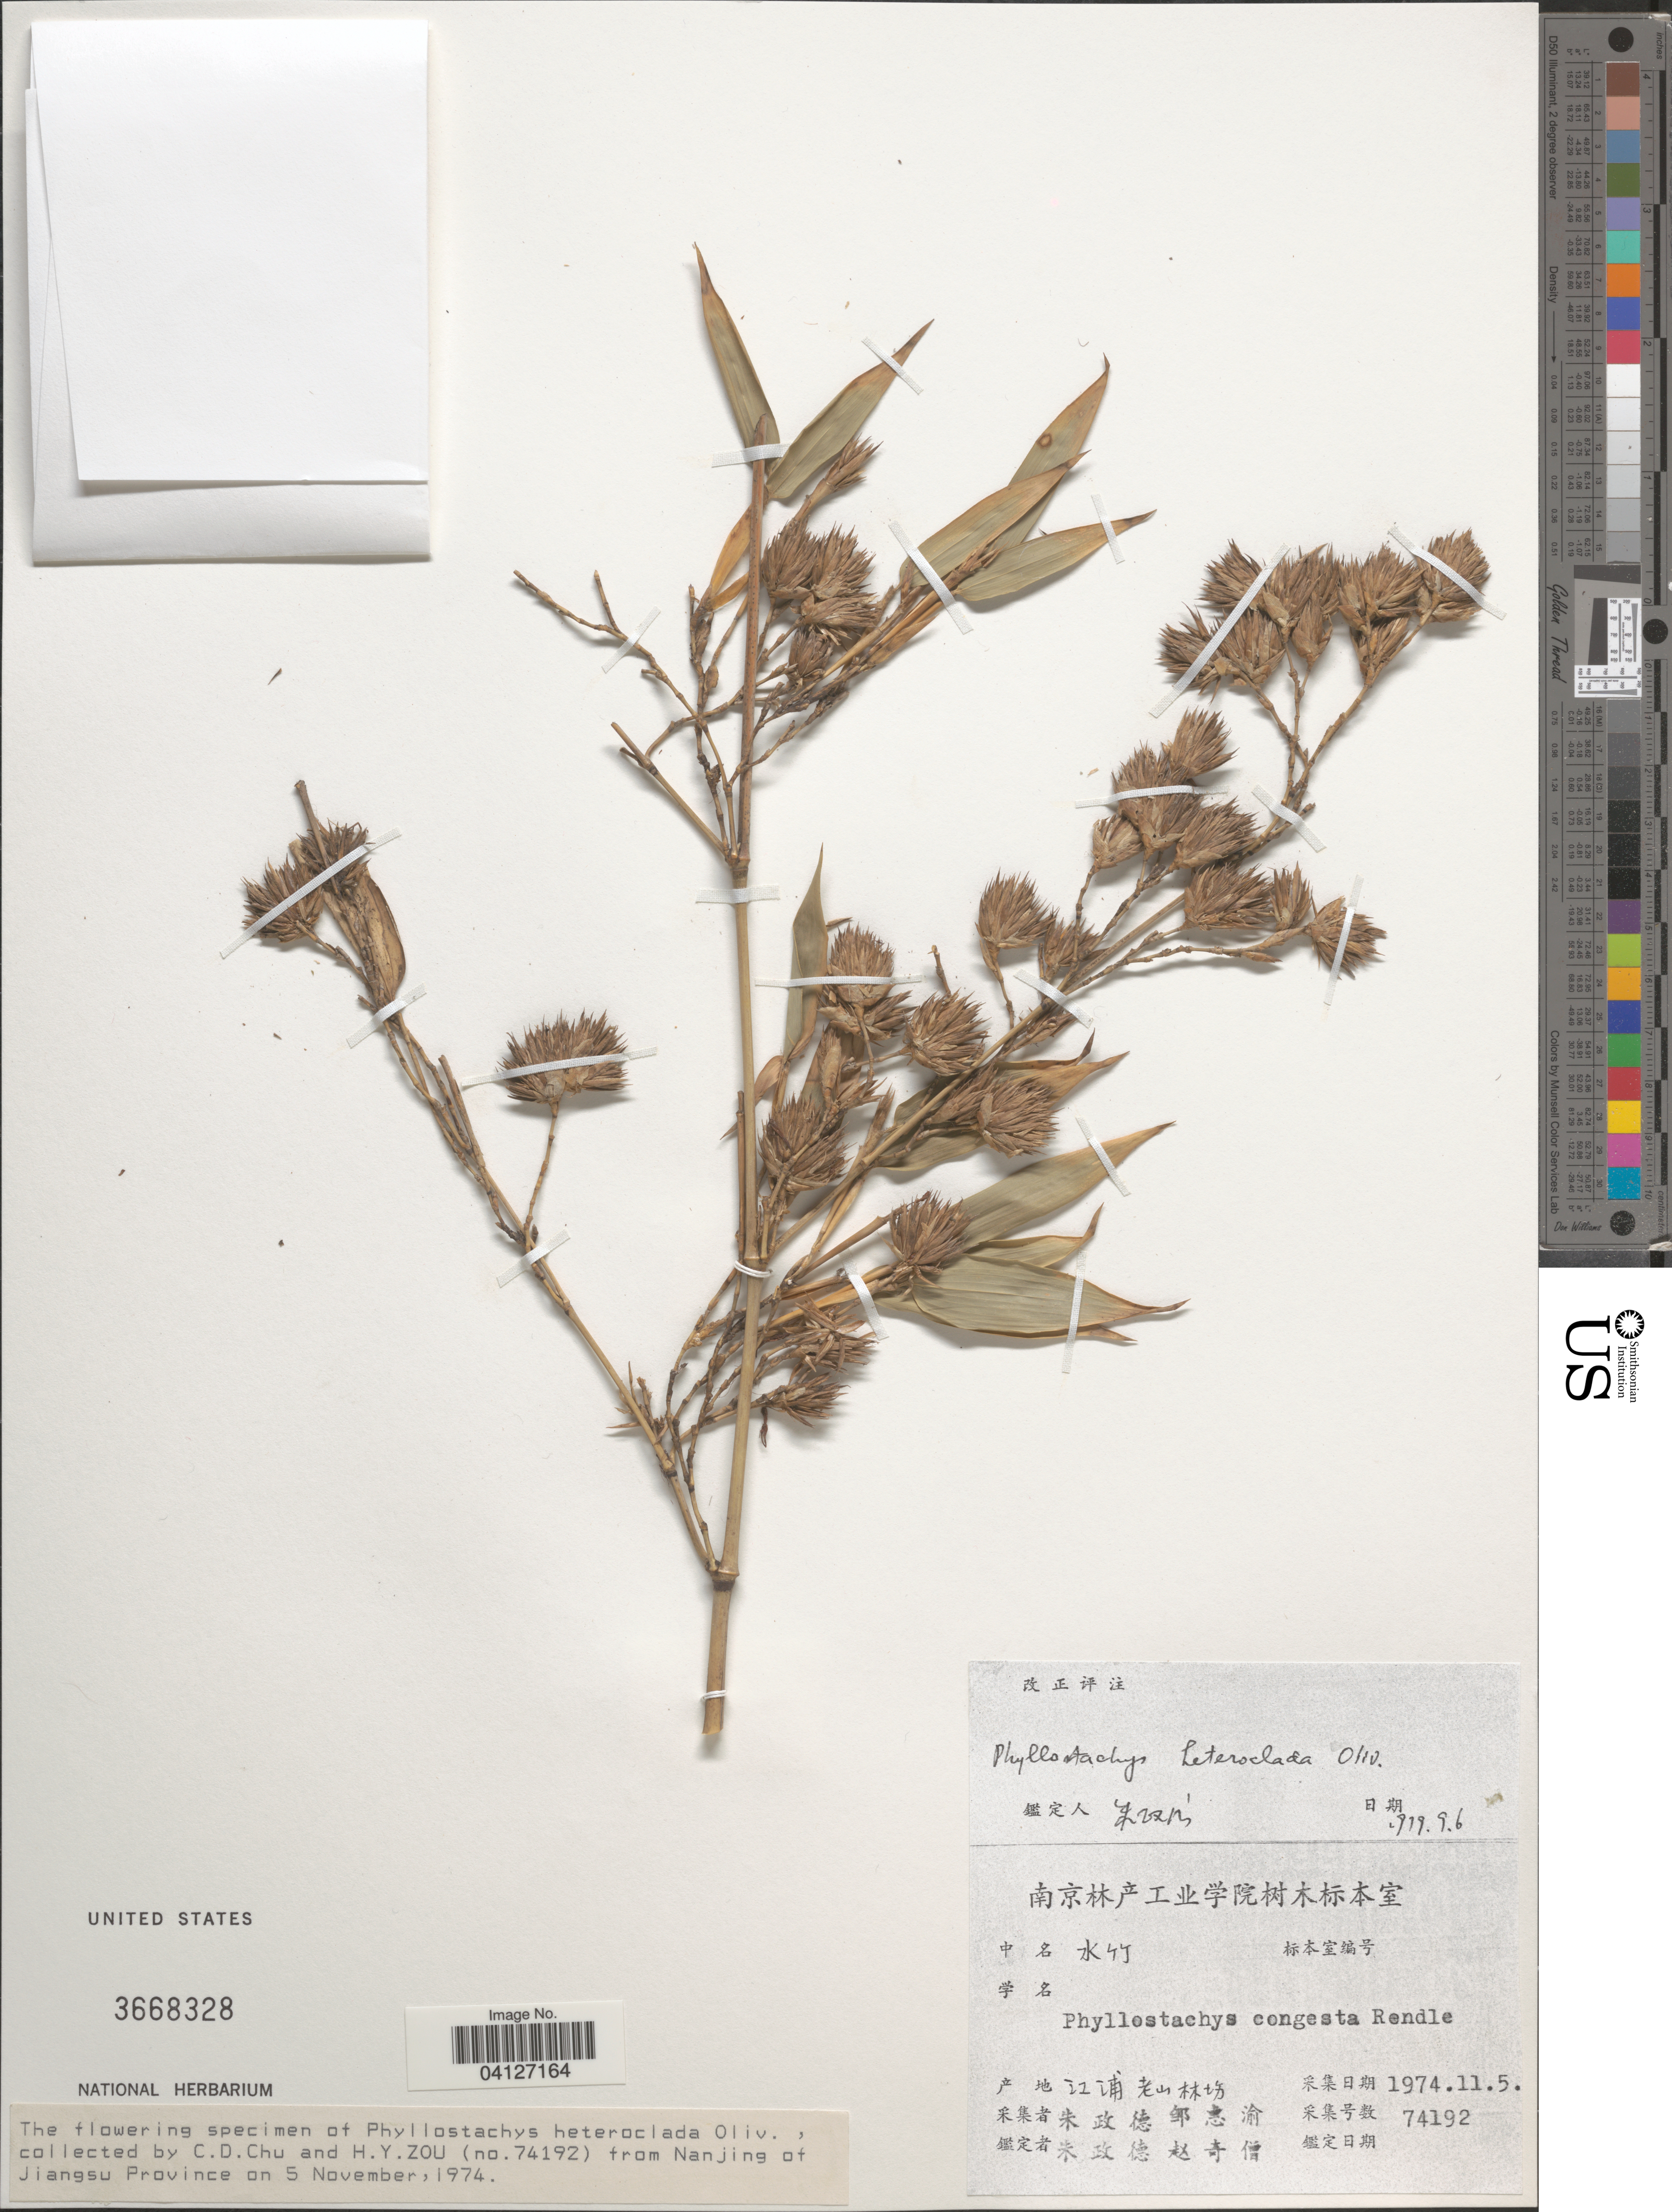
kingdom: Plantae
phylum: Tracheophyta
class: Liliopsida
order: Poales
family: Poaceae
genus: Phyllostachys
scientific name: Phyllostachys heteroclada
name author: Oliv.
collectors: C. Chu & H. Y. Zou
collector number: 74192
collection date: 1974-11-05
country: China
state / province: Jiangsu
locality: Nanjing.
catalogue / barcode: US 3668328